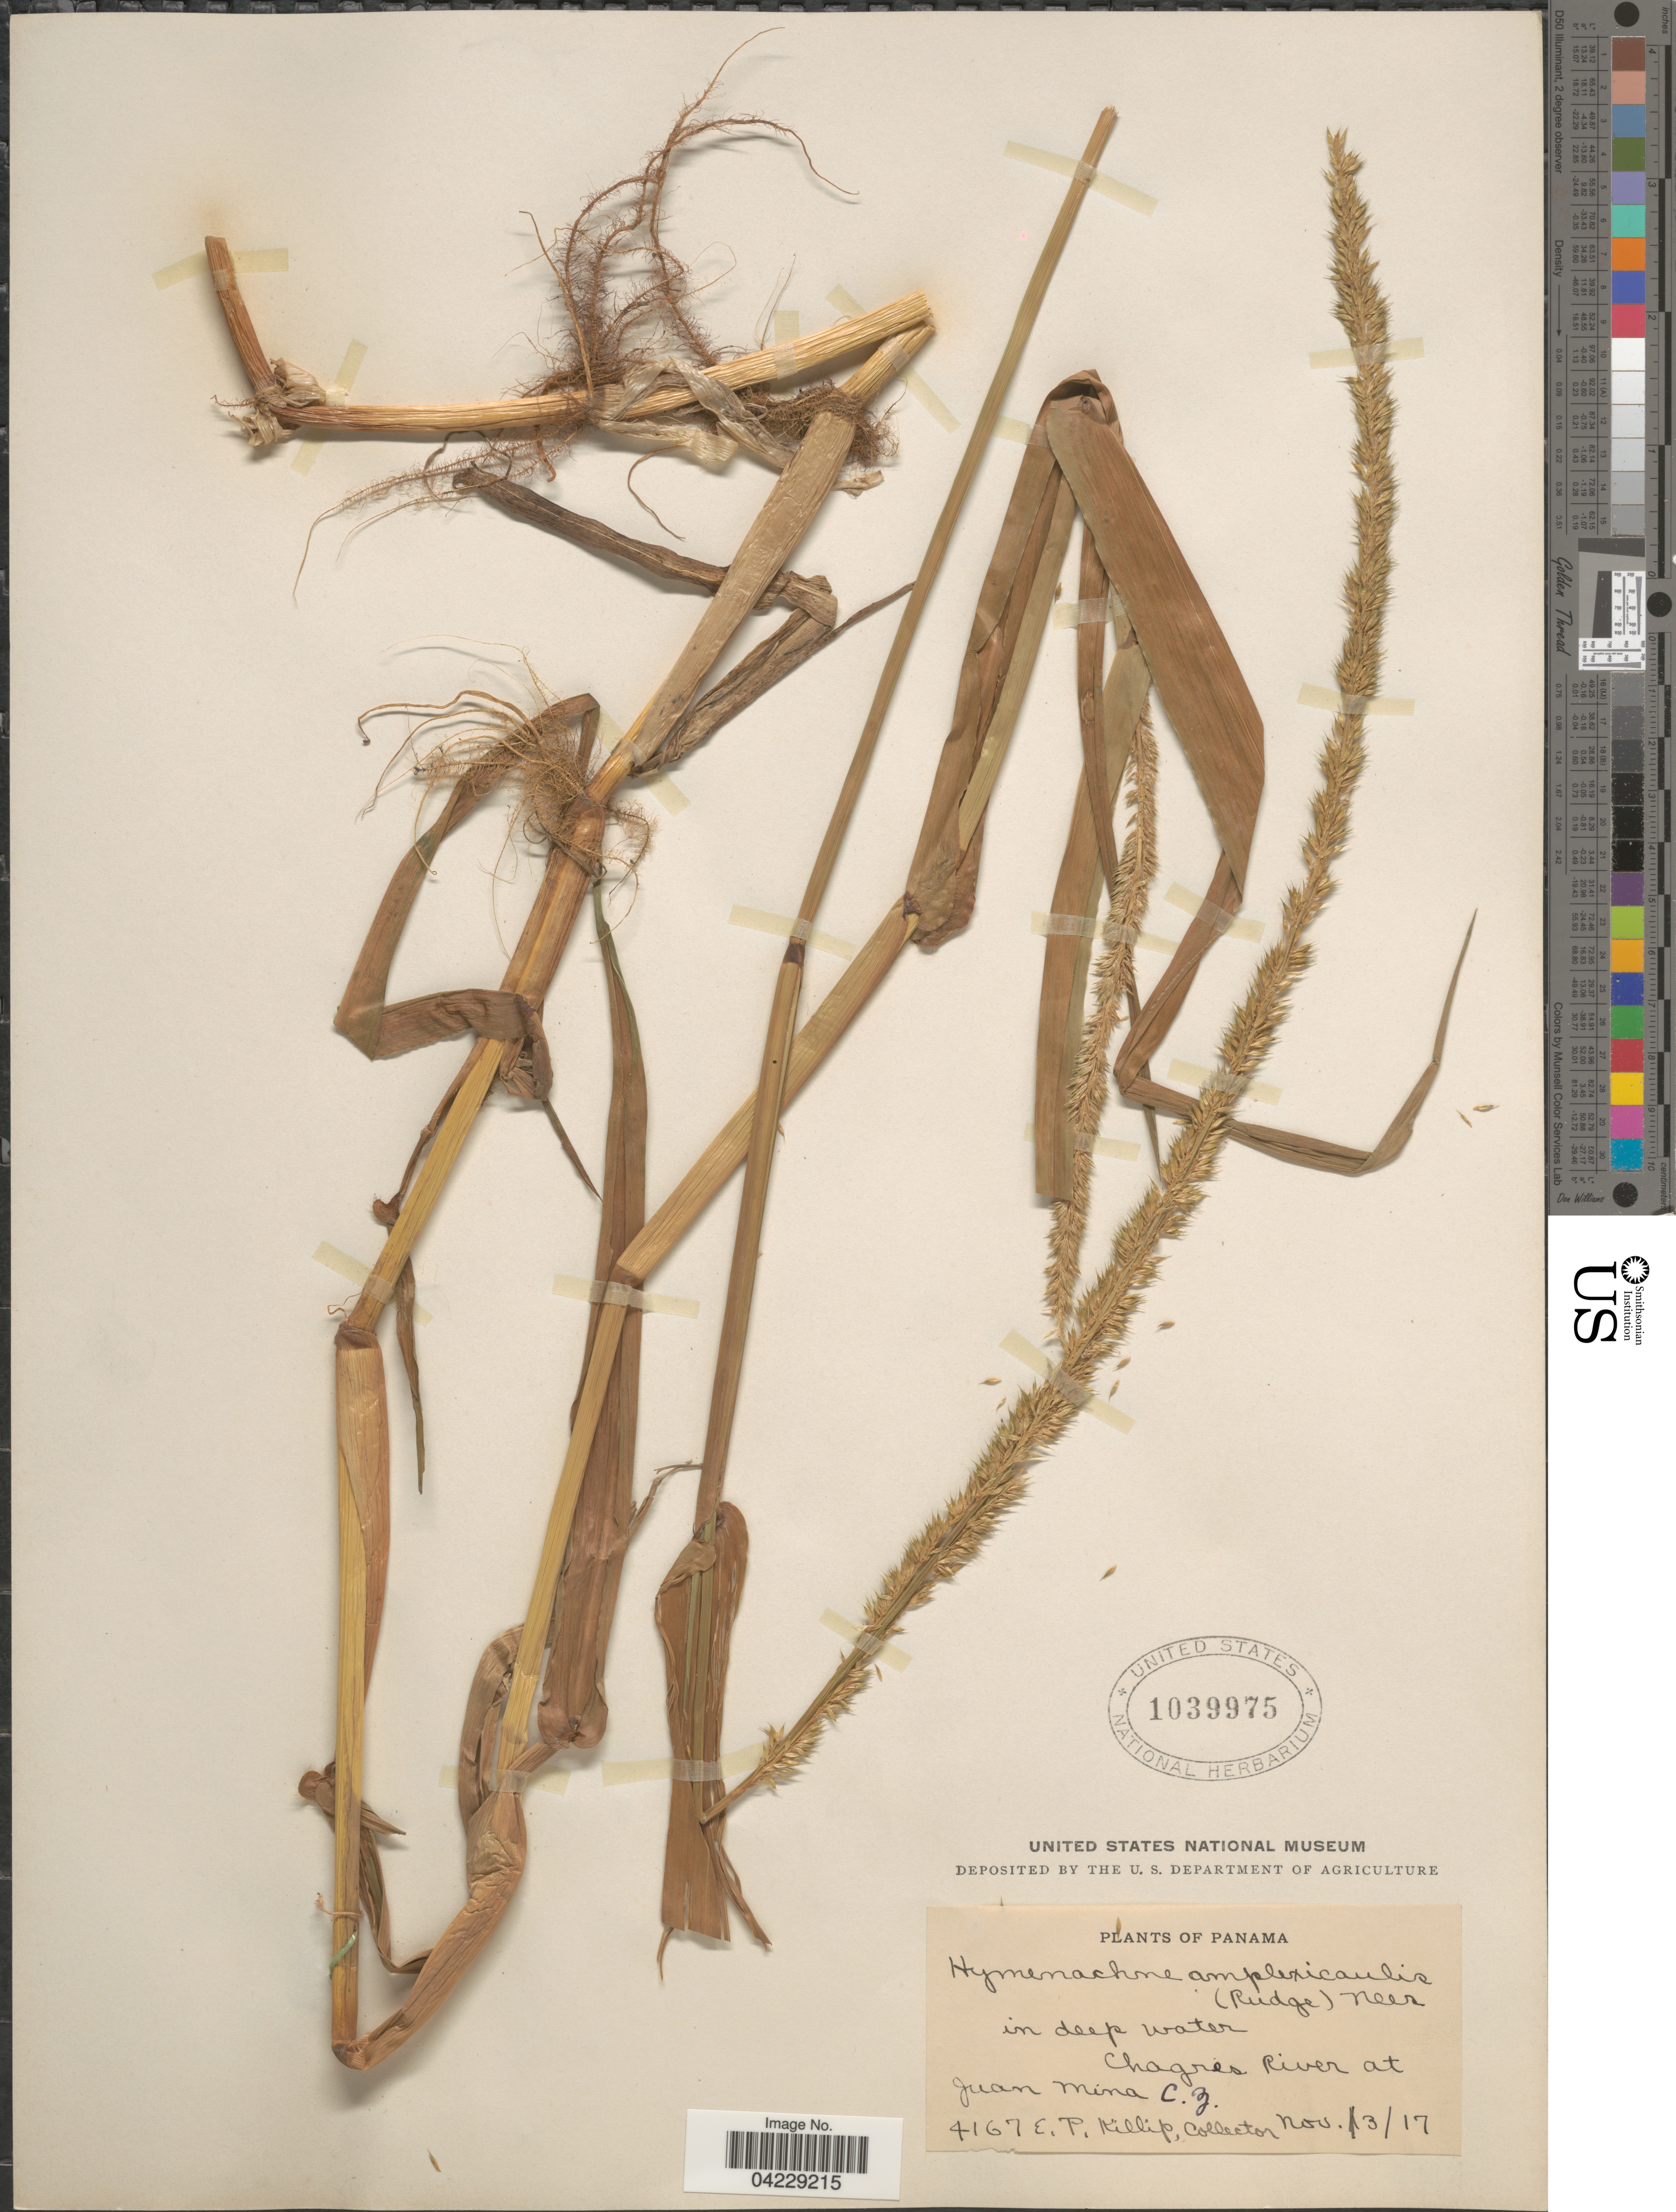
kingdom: Plantae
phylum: Tracheophyta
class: Liliopsida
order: Poales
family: Poaceae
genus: Hymenachne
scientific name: Hymenachne amplexicaulis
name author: (Rudge) Nees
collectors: E. P. Killip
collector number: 4167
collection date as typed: Transcribed d/m/y: 13/11/17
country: Panama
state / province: Colón / Panamá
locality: Chagres River at Juan Mina C.Z.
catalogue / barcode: US 1039975